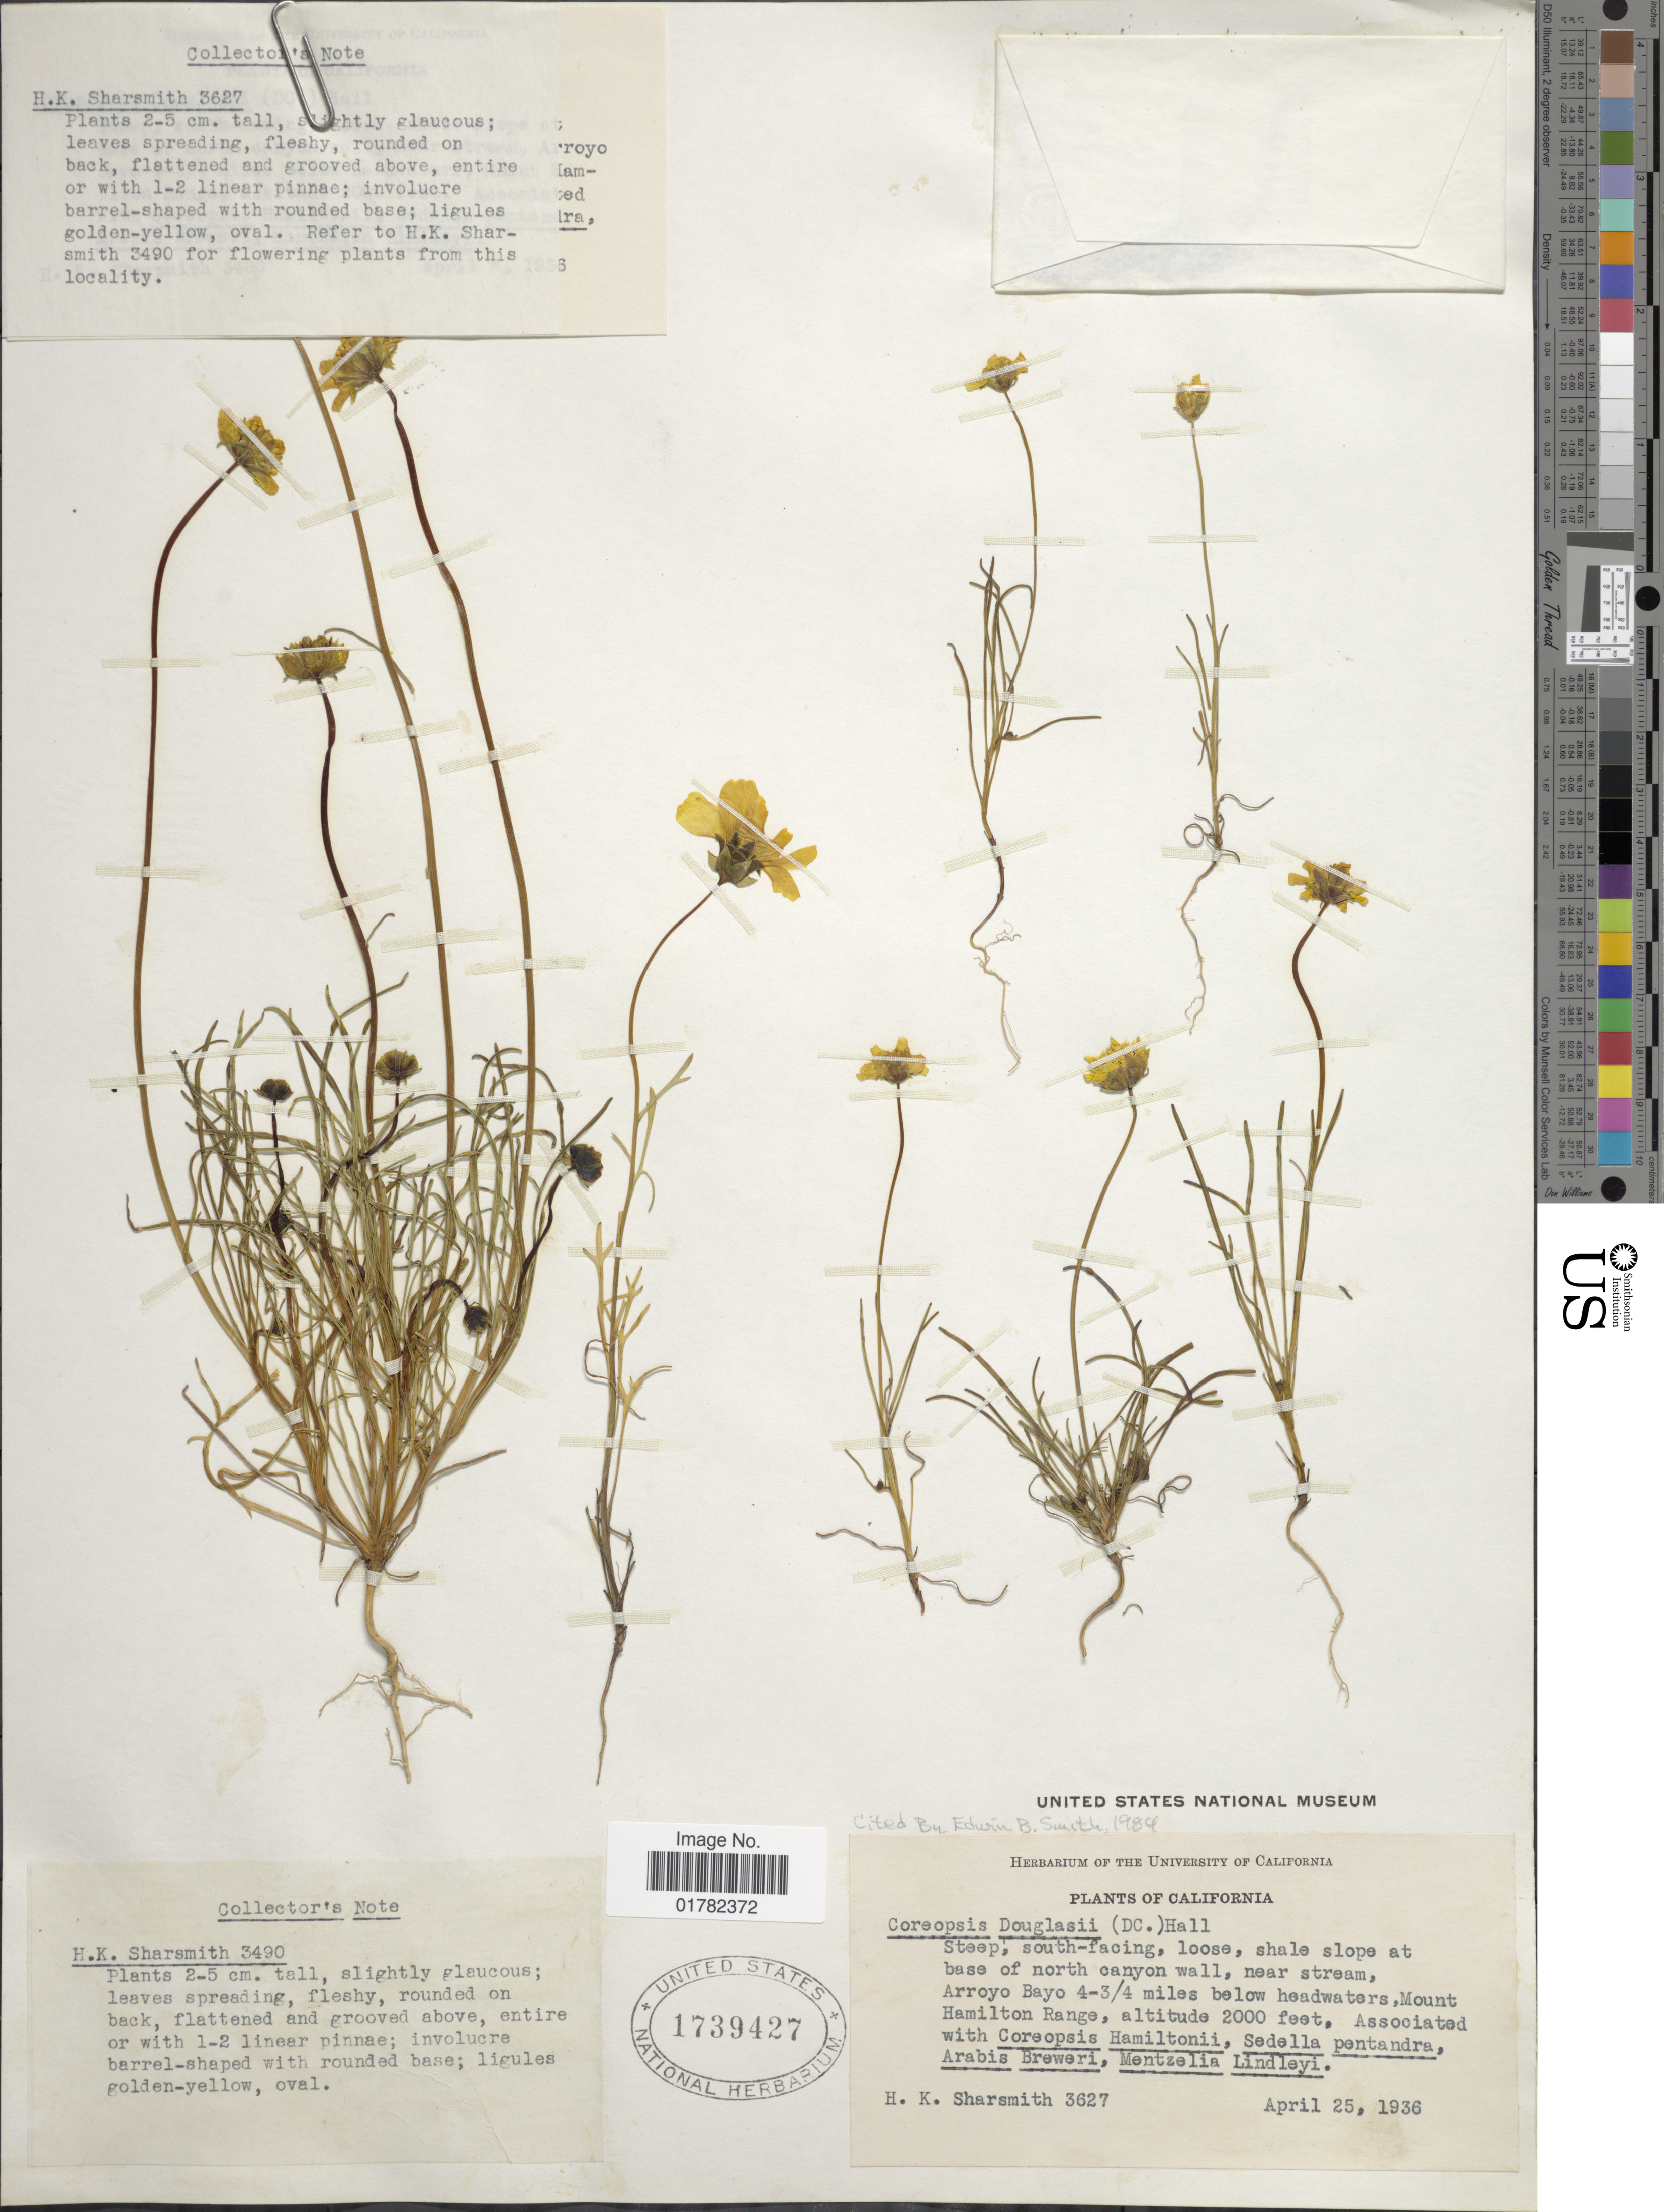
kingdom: Plantae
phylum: Tracheophyta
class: Magnoliopsida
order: Asterales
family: Asteraceae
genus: Coreopsis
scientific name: Coreopsis douglasii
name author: (DC.) H.M. Hall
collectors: H. Sharsmith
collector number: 3627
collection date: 1936-04-25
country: United States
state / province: California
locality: Steep, south-facing slope, loose, shale slope at base of north canyon wall, near stream, Arroyo Bayo 4-3/4 miles below headwaters, Mount Hamilton Range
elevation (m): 610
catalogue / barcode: US 1739427